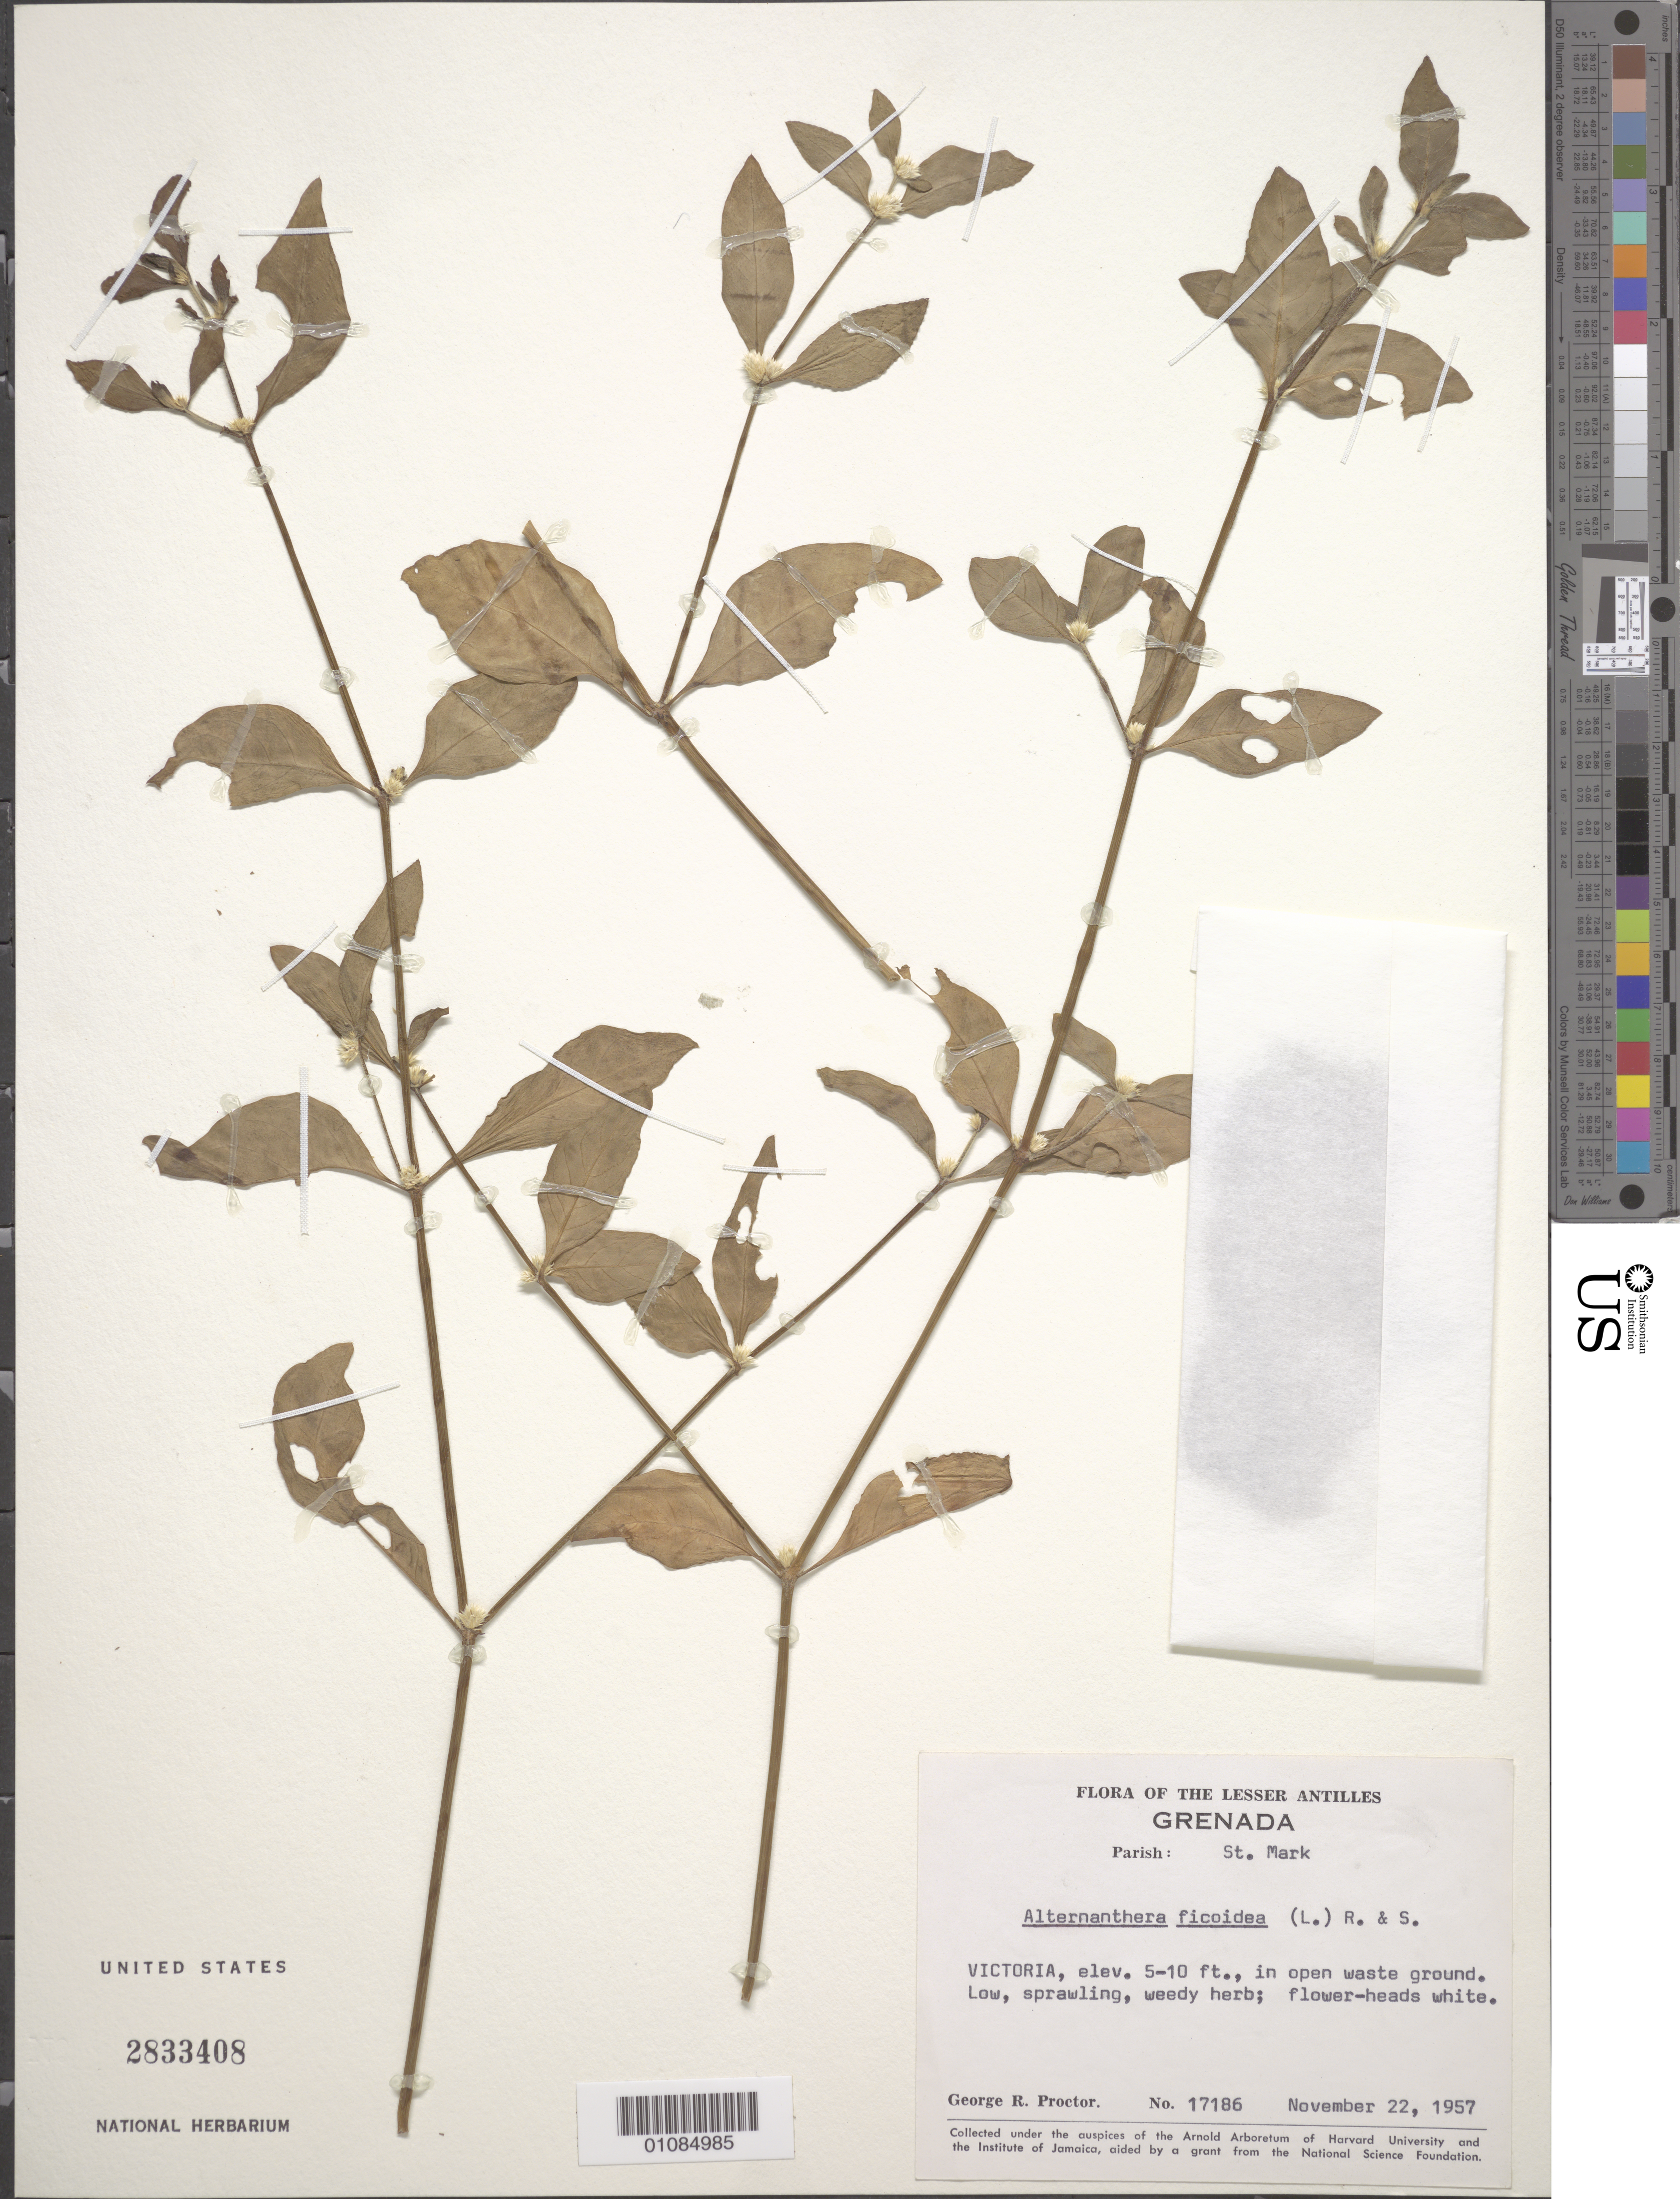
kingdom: Plantae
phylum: Tracheophyta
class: Magnoliopsida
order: Caryophyllales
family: Amaranthaceae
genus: Alternanthera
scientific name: Alternanthera ficoidea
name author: (L.) P. Beauv.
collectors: G. R. Proctor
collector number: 17186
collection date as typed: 22 Nov 1957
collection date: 1957-11-22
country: Grenada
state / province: Saint Mark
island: Grenada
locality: Victoria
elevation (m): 2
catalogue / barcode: US 2833408